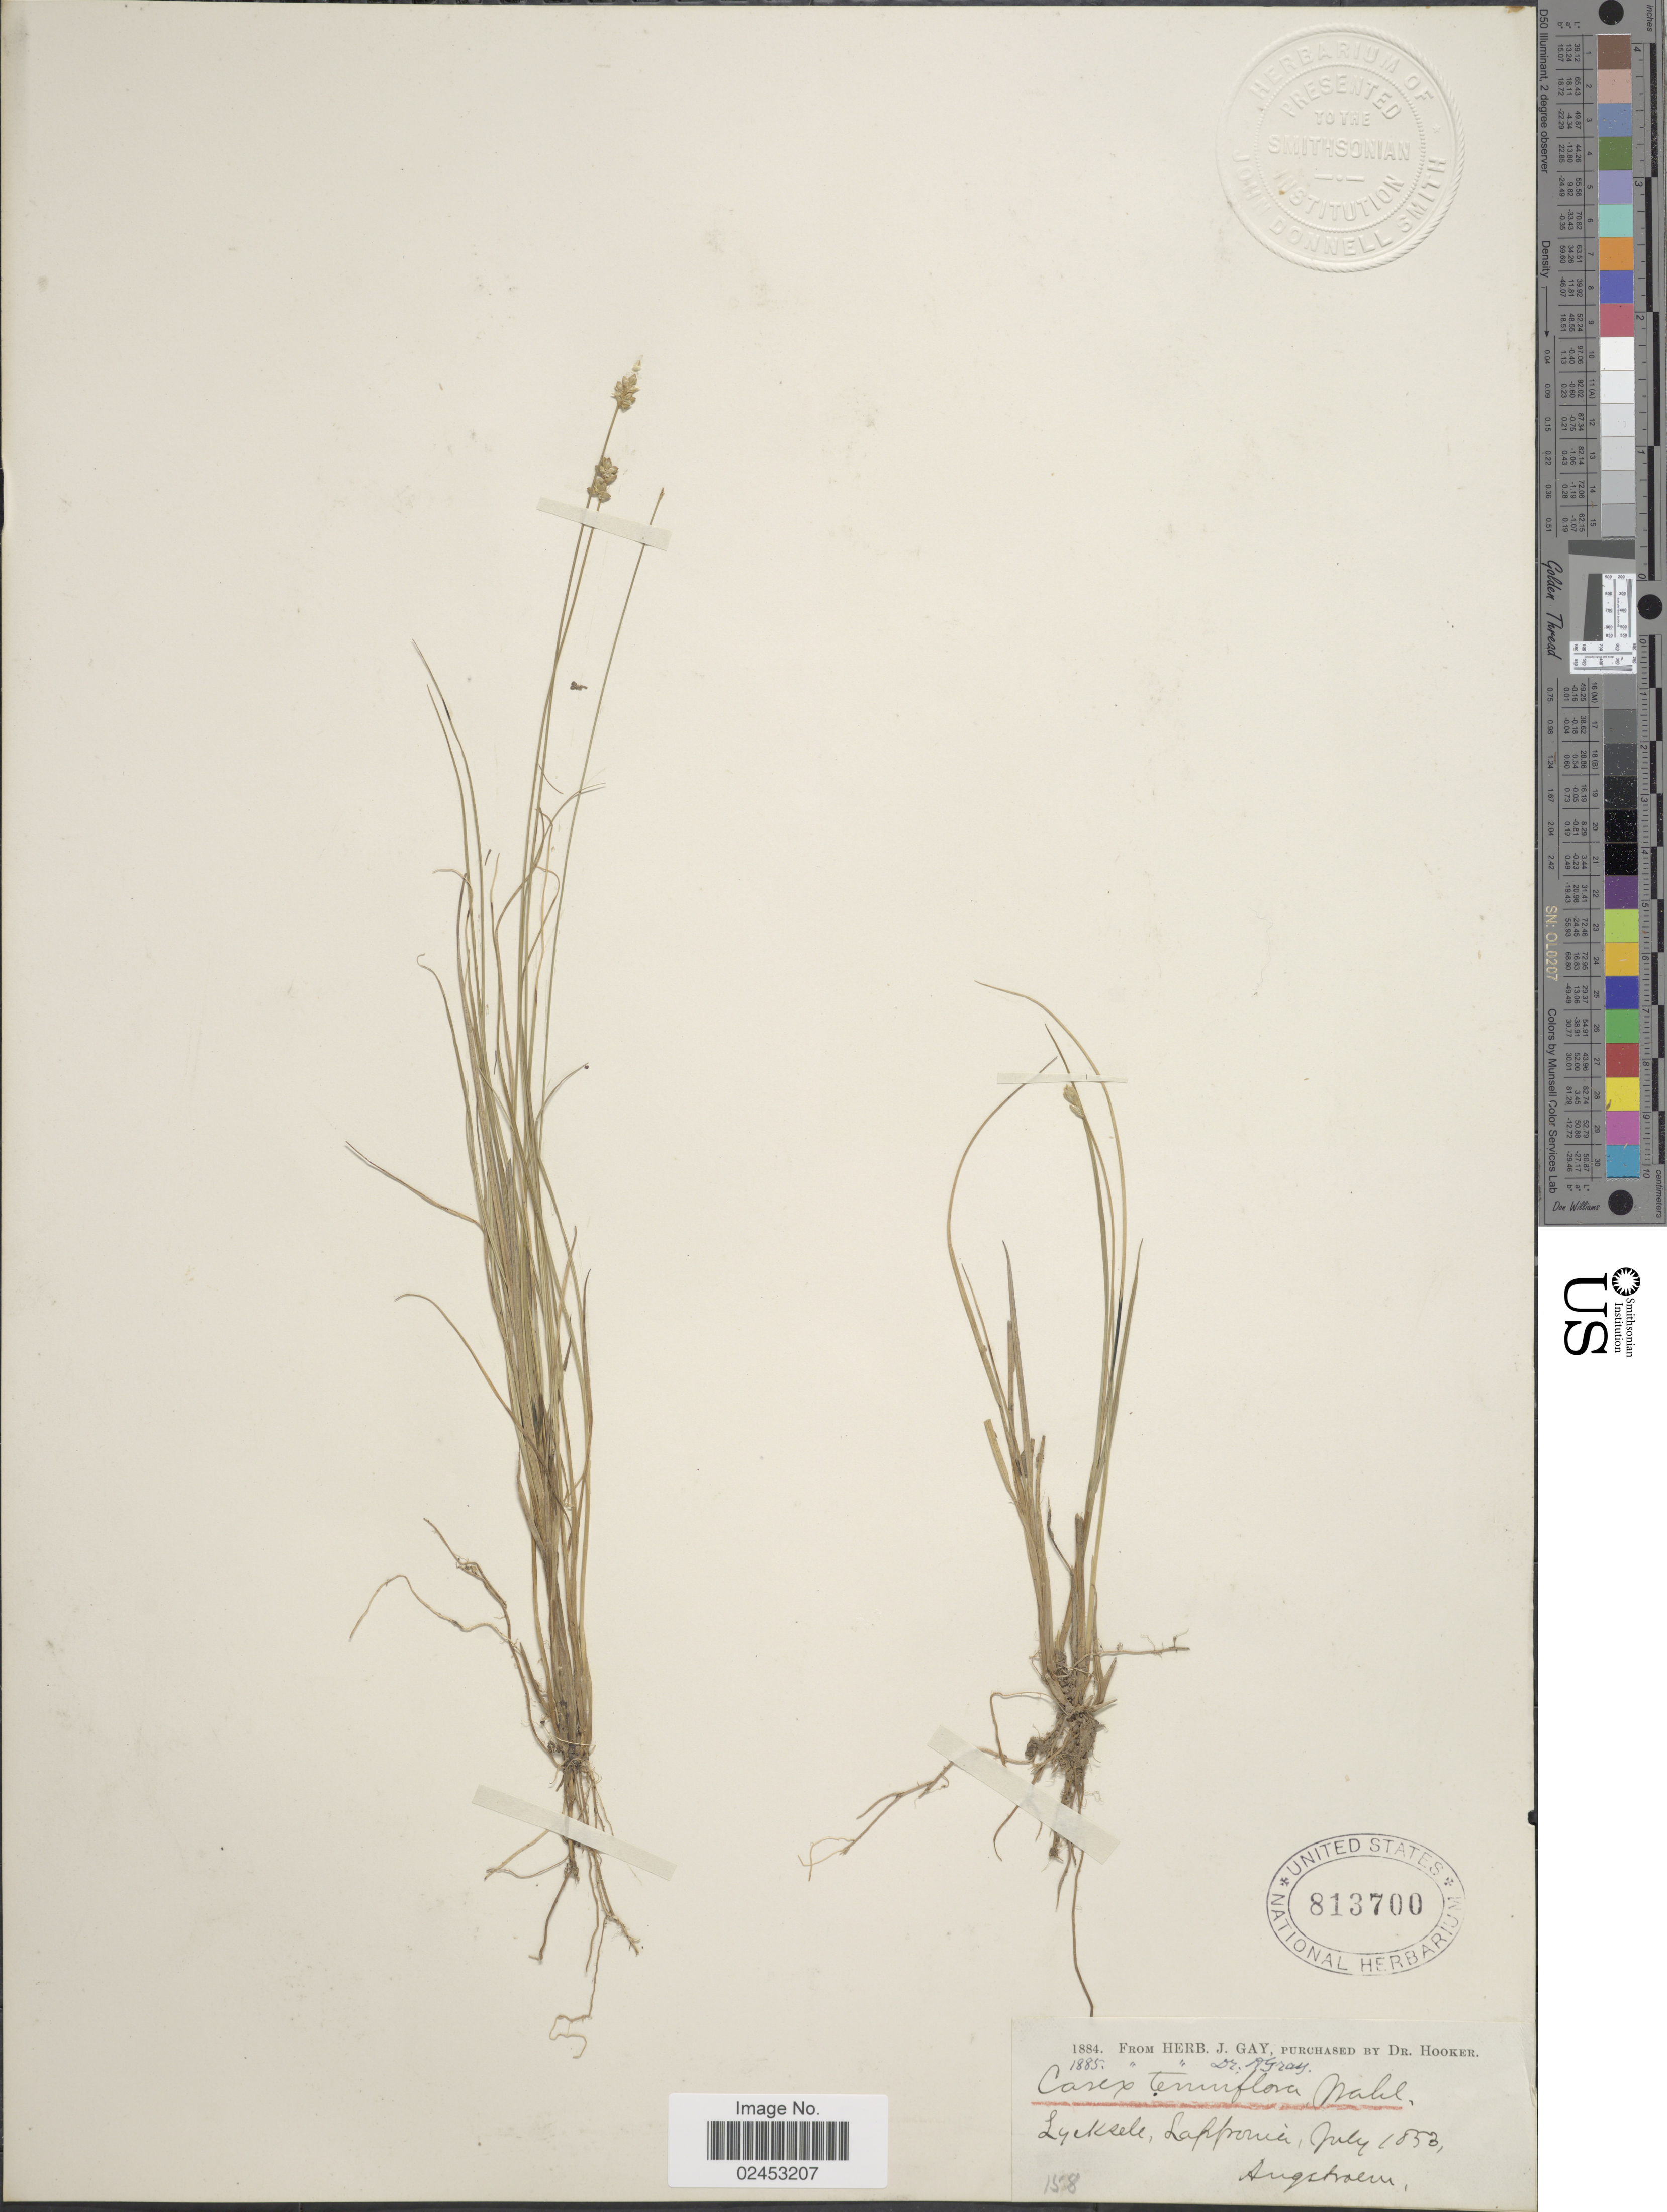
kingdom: Plantae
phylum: Tracheophyta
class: Liliopsida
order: Poales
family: Cyperaceae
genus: Carex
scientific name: Carex tenuiflora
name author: Wahlenb.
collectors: Angstrom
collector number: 158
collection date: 1853-07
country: Sweden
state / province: Västerbotten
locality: Lycksele, Lapponia.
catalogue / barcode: US 813700